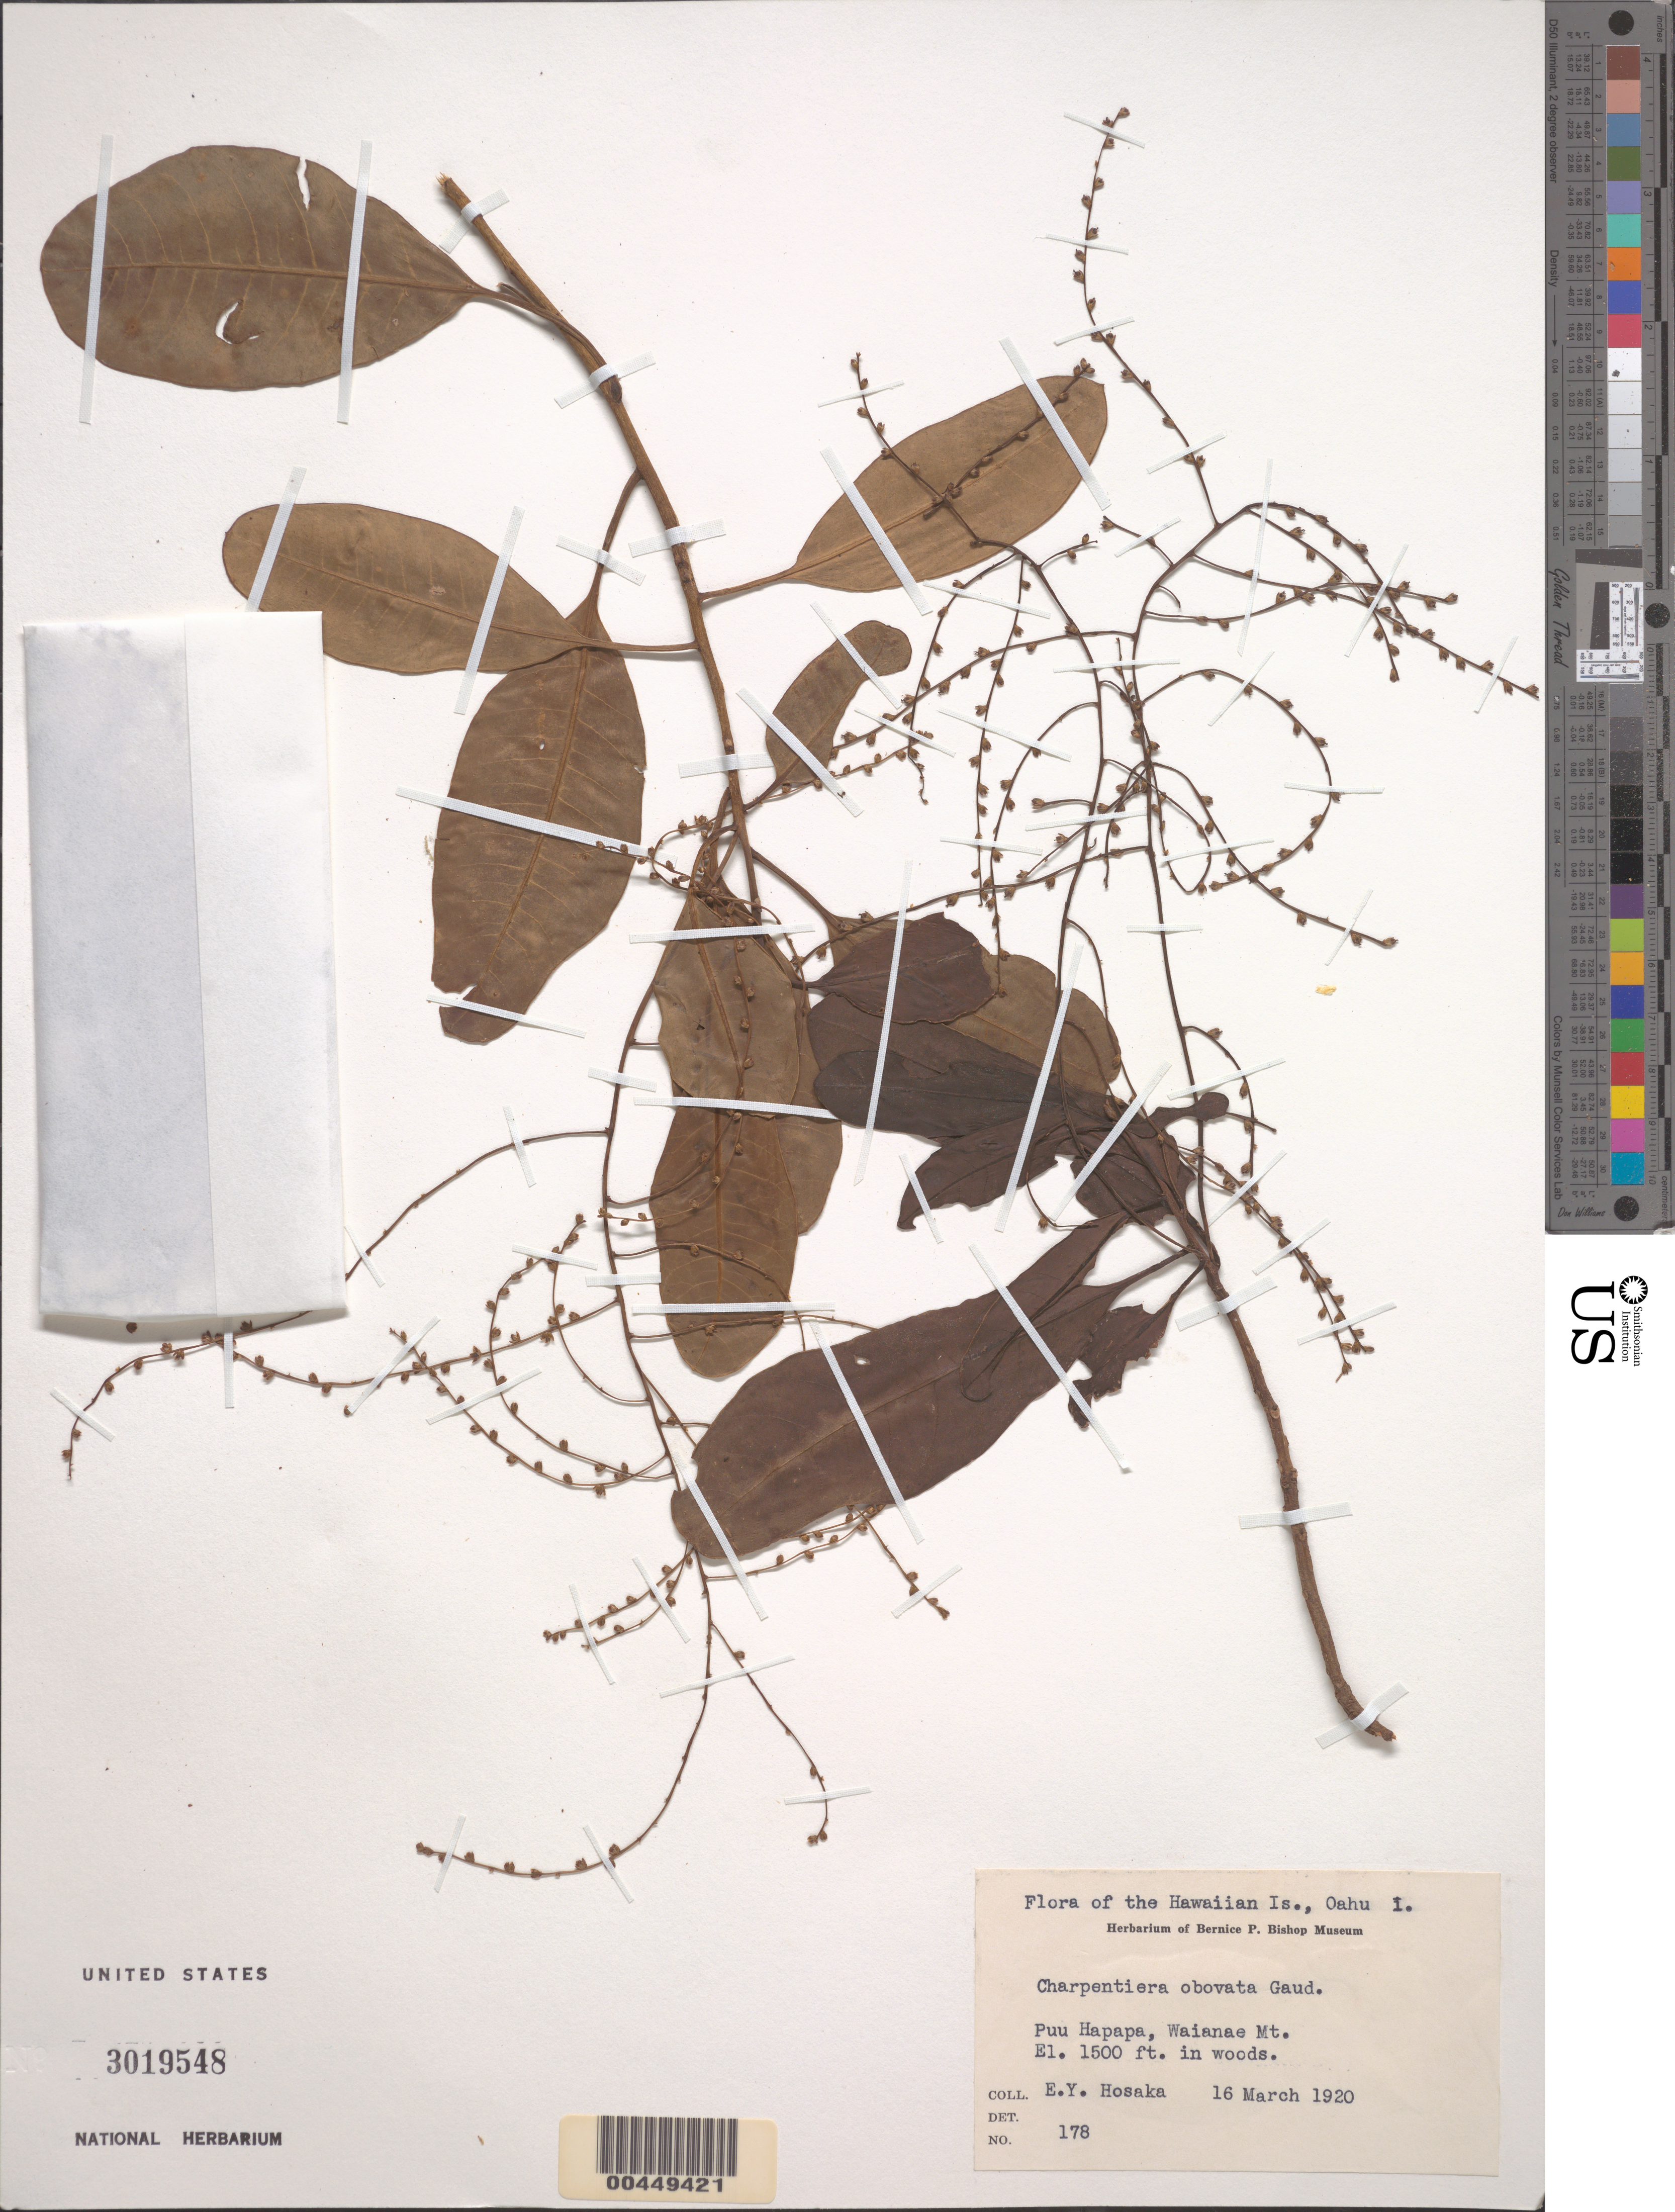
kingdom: Plantae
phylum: Tracheophyta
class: Magnoliopsida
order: Caryophyllales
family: Amaranthaceae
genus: Charpentiera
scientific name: Charpentiera obovata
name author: Gaudich.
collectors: E. Y. Hosaka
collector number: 178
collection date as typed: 16 Mar 1920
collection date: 1920-03-16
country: United States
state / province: Hawaii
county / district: Honolulu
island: Oahu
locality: Puu Hapapa, Waianae Mt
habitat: Woods.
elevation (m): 457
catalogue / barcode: US 3019548